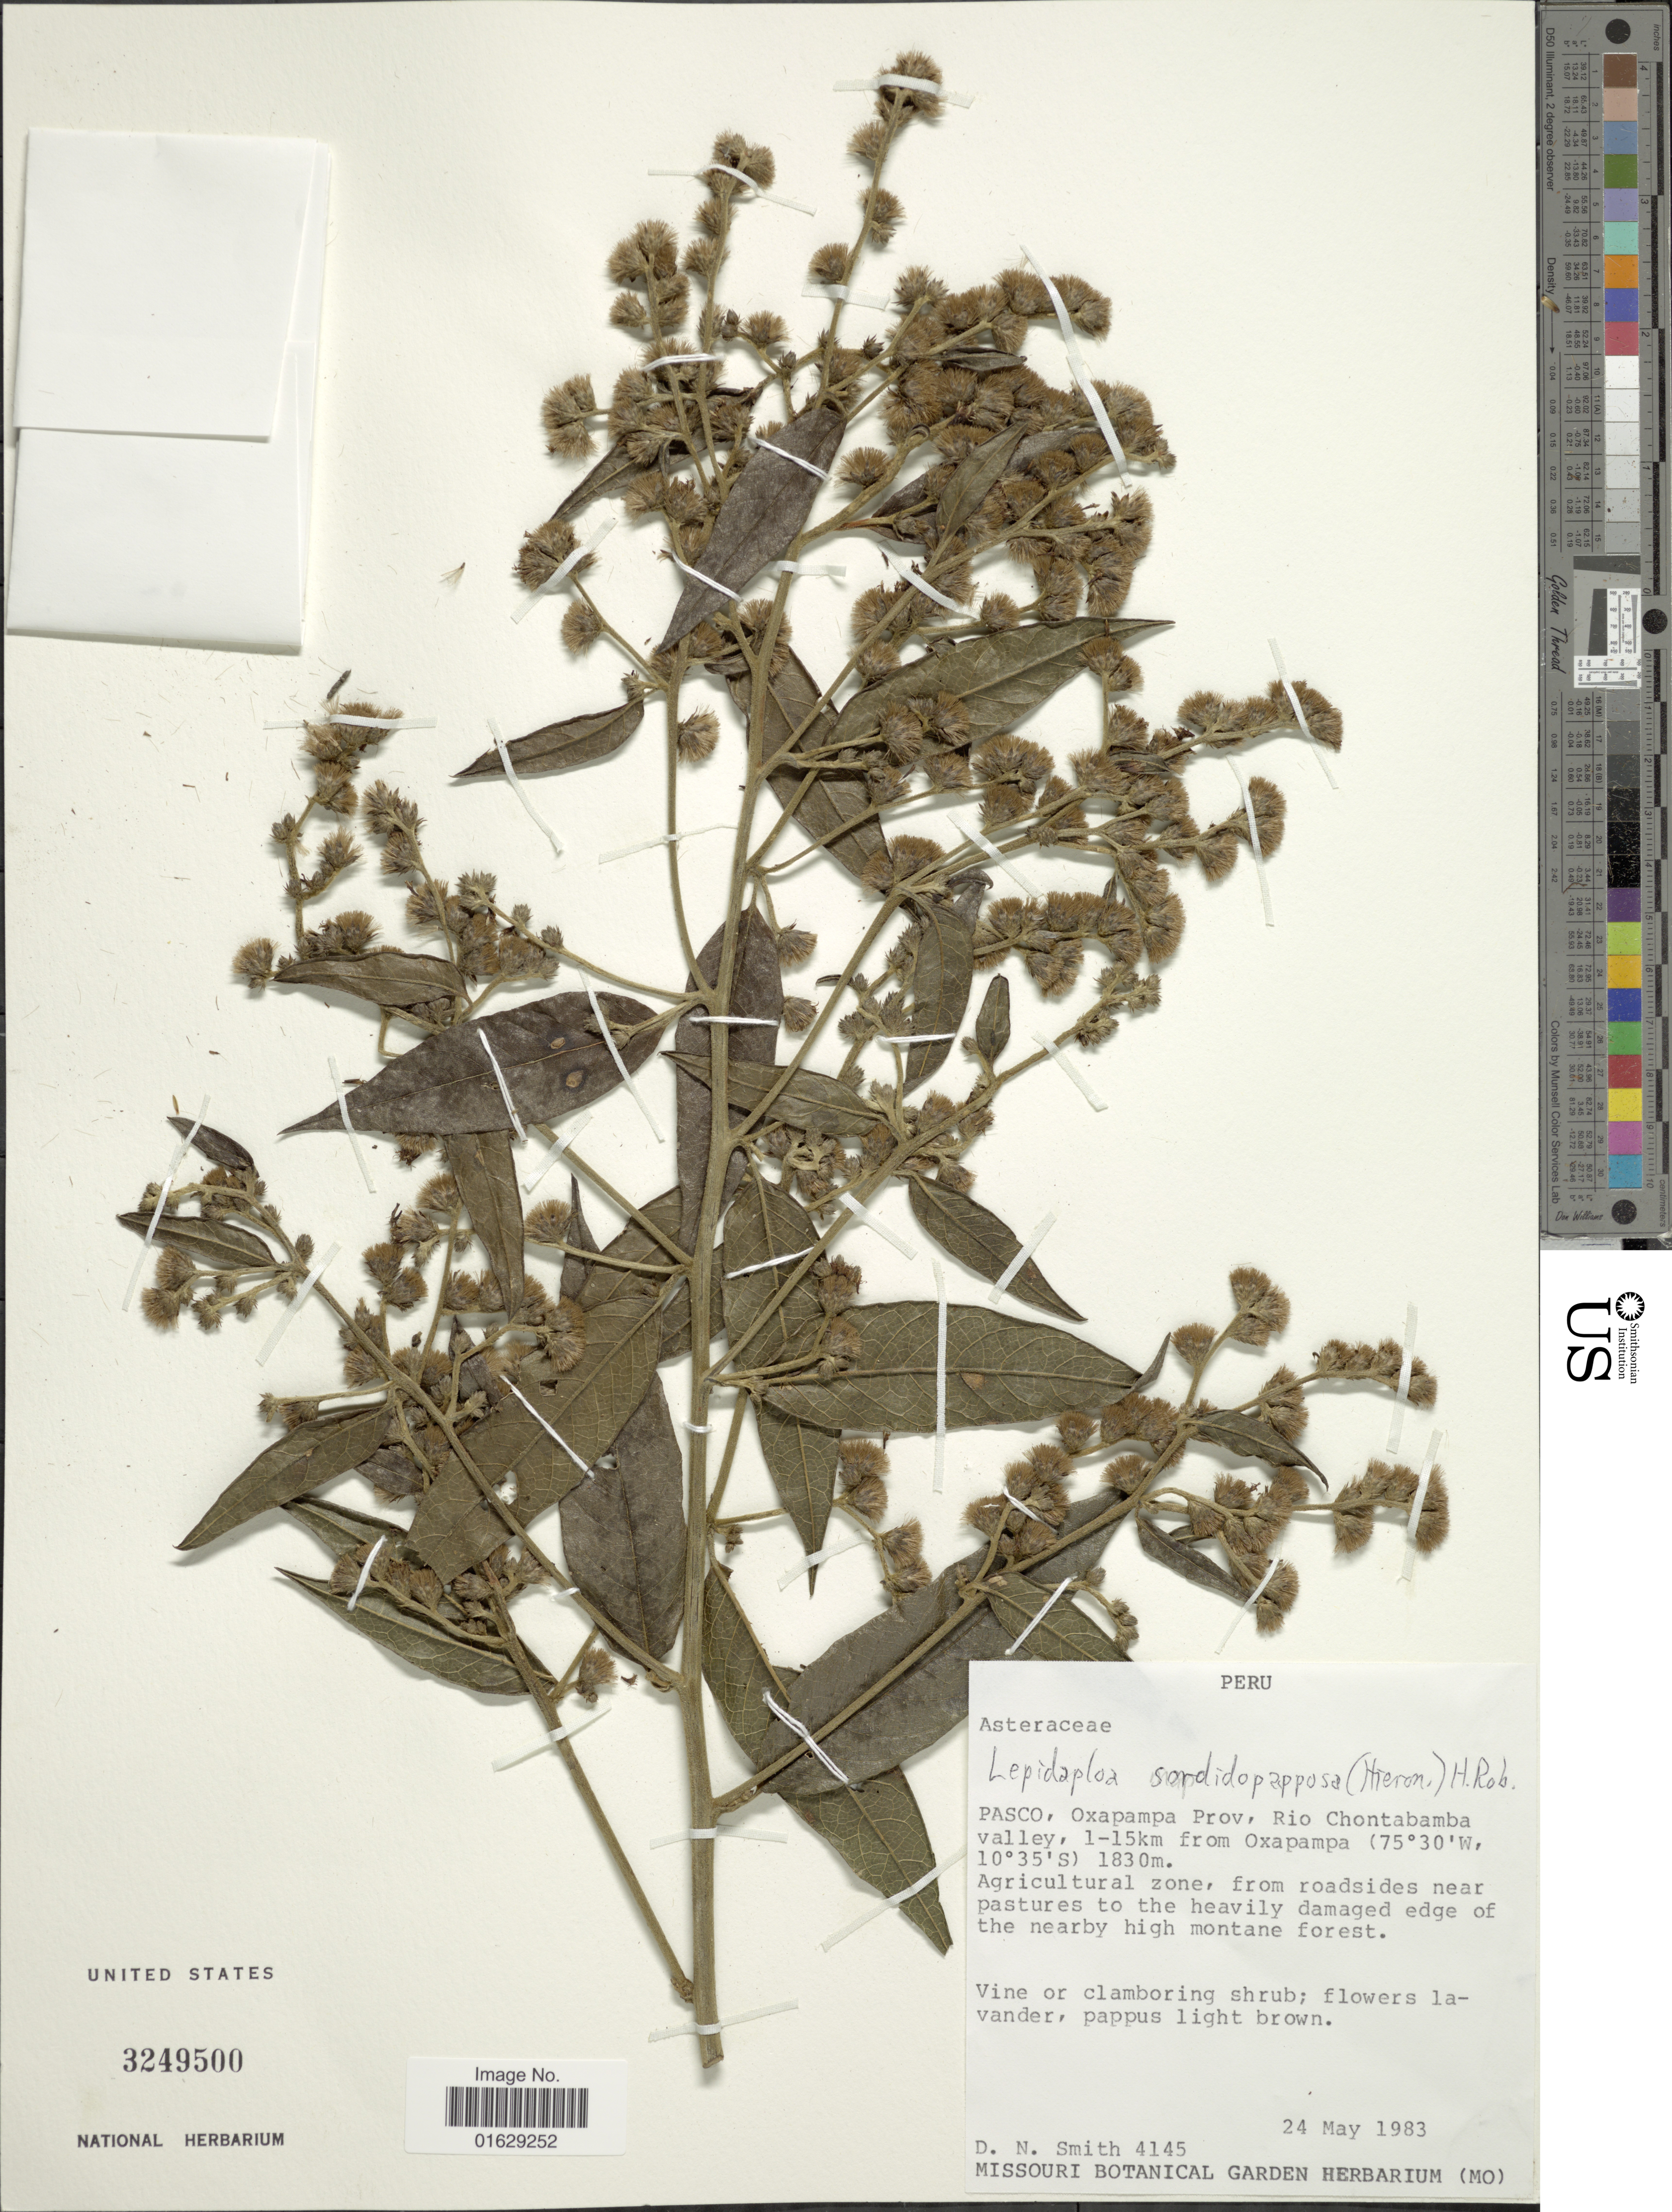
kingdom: Plantae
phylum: Tracheophyta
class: Magnoliopsida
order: Asterales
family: Asteraceae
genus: Lepidaploa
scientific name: Lepidaploa sordidopapposa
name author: (Hieron.) H. Rob.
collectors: D. Smith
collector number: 4145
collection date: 1983-05-24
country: Peru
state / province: Pasco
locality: Pasco, Oxapampa Prov, Rio Chontabamba valley, 1-15km from Oxapampa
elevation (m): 1830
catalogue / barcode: US 3249500